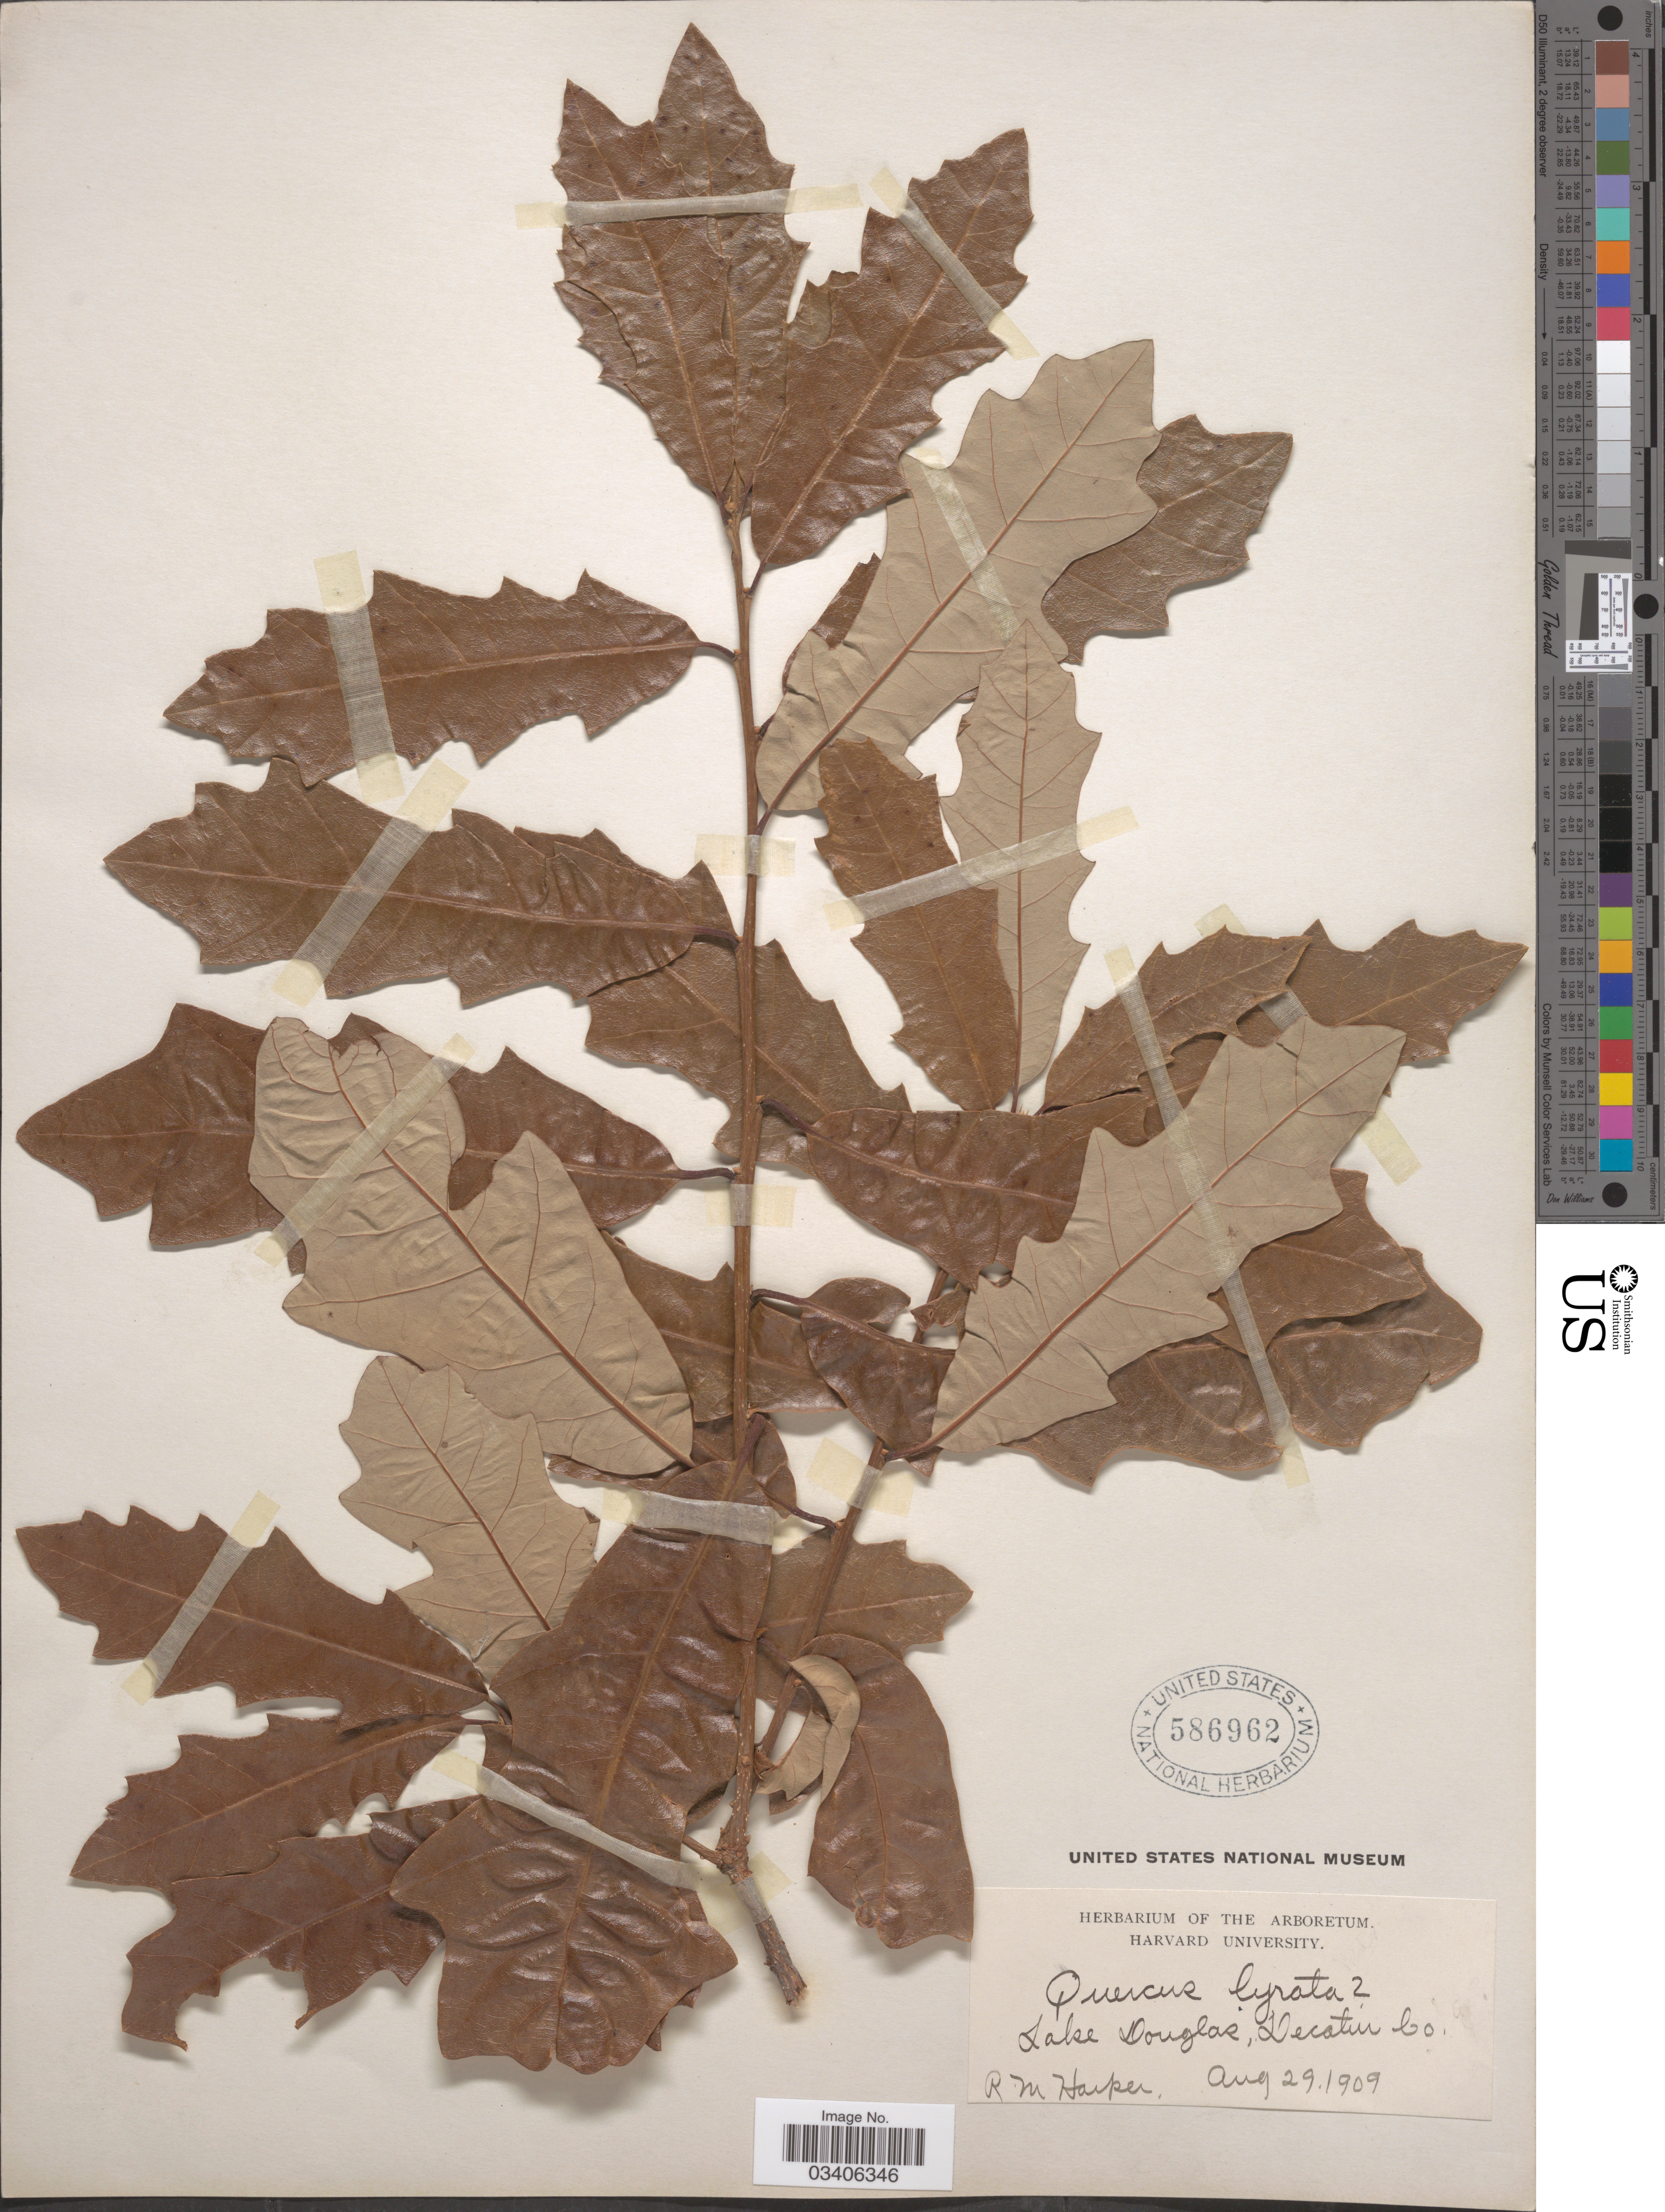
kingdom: Plantae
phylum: Tracheophyta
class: Magnoliopsida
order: Fagales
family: Fagaceae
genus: Quercus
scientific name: Quercus lyrata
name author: Walter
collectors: R. Harper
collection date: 1909-08-29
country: United States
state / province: Georgia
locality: Lake Douglas, Decatur Co.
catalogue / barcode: US 586962